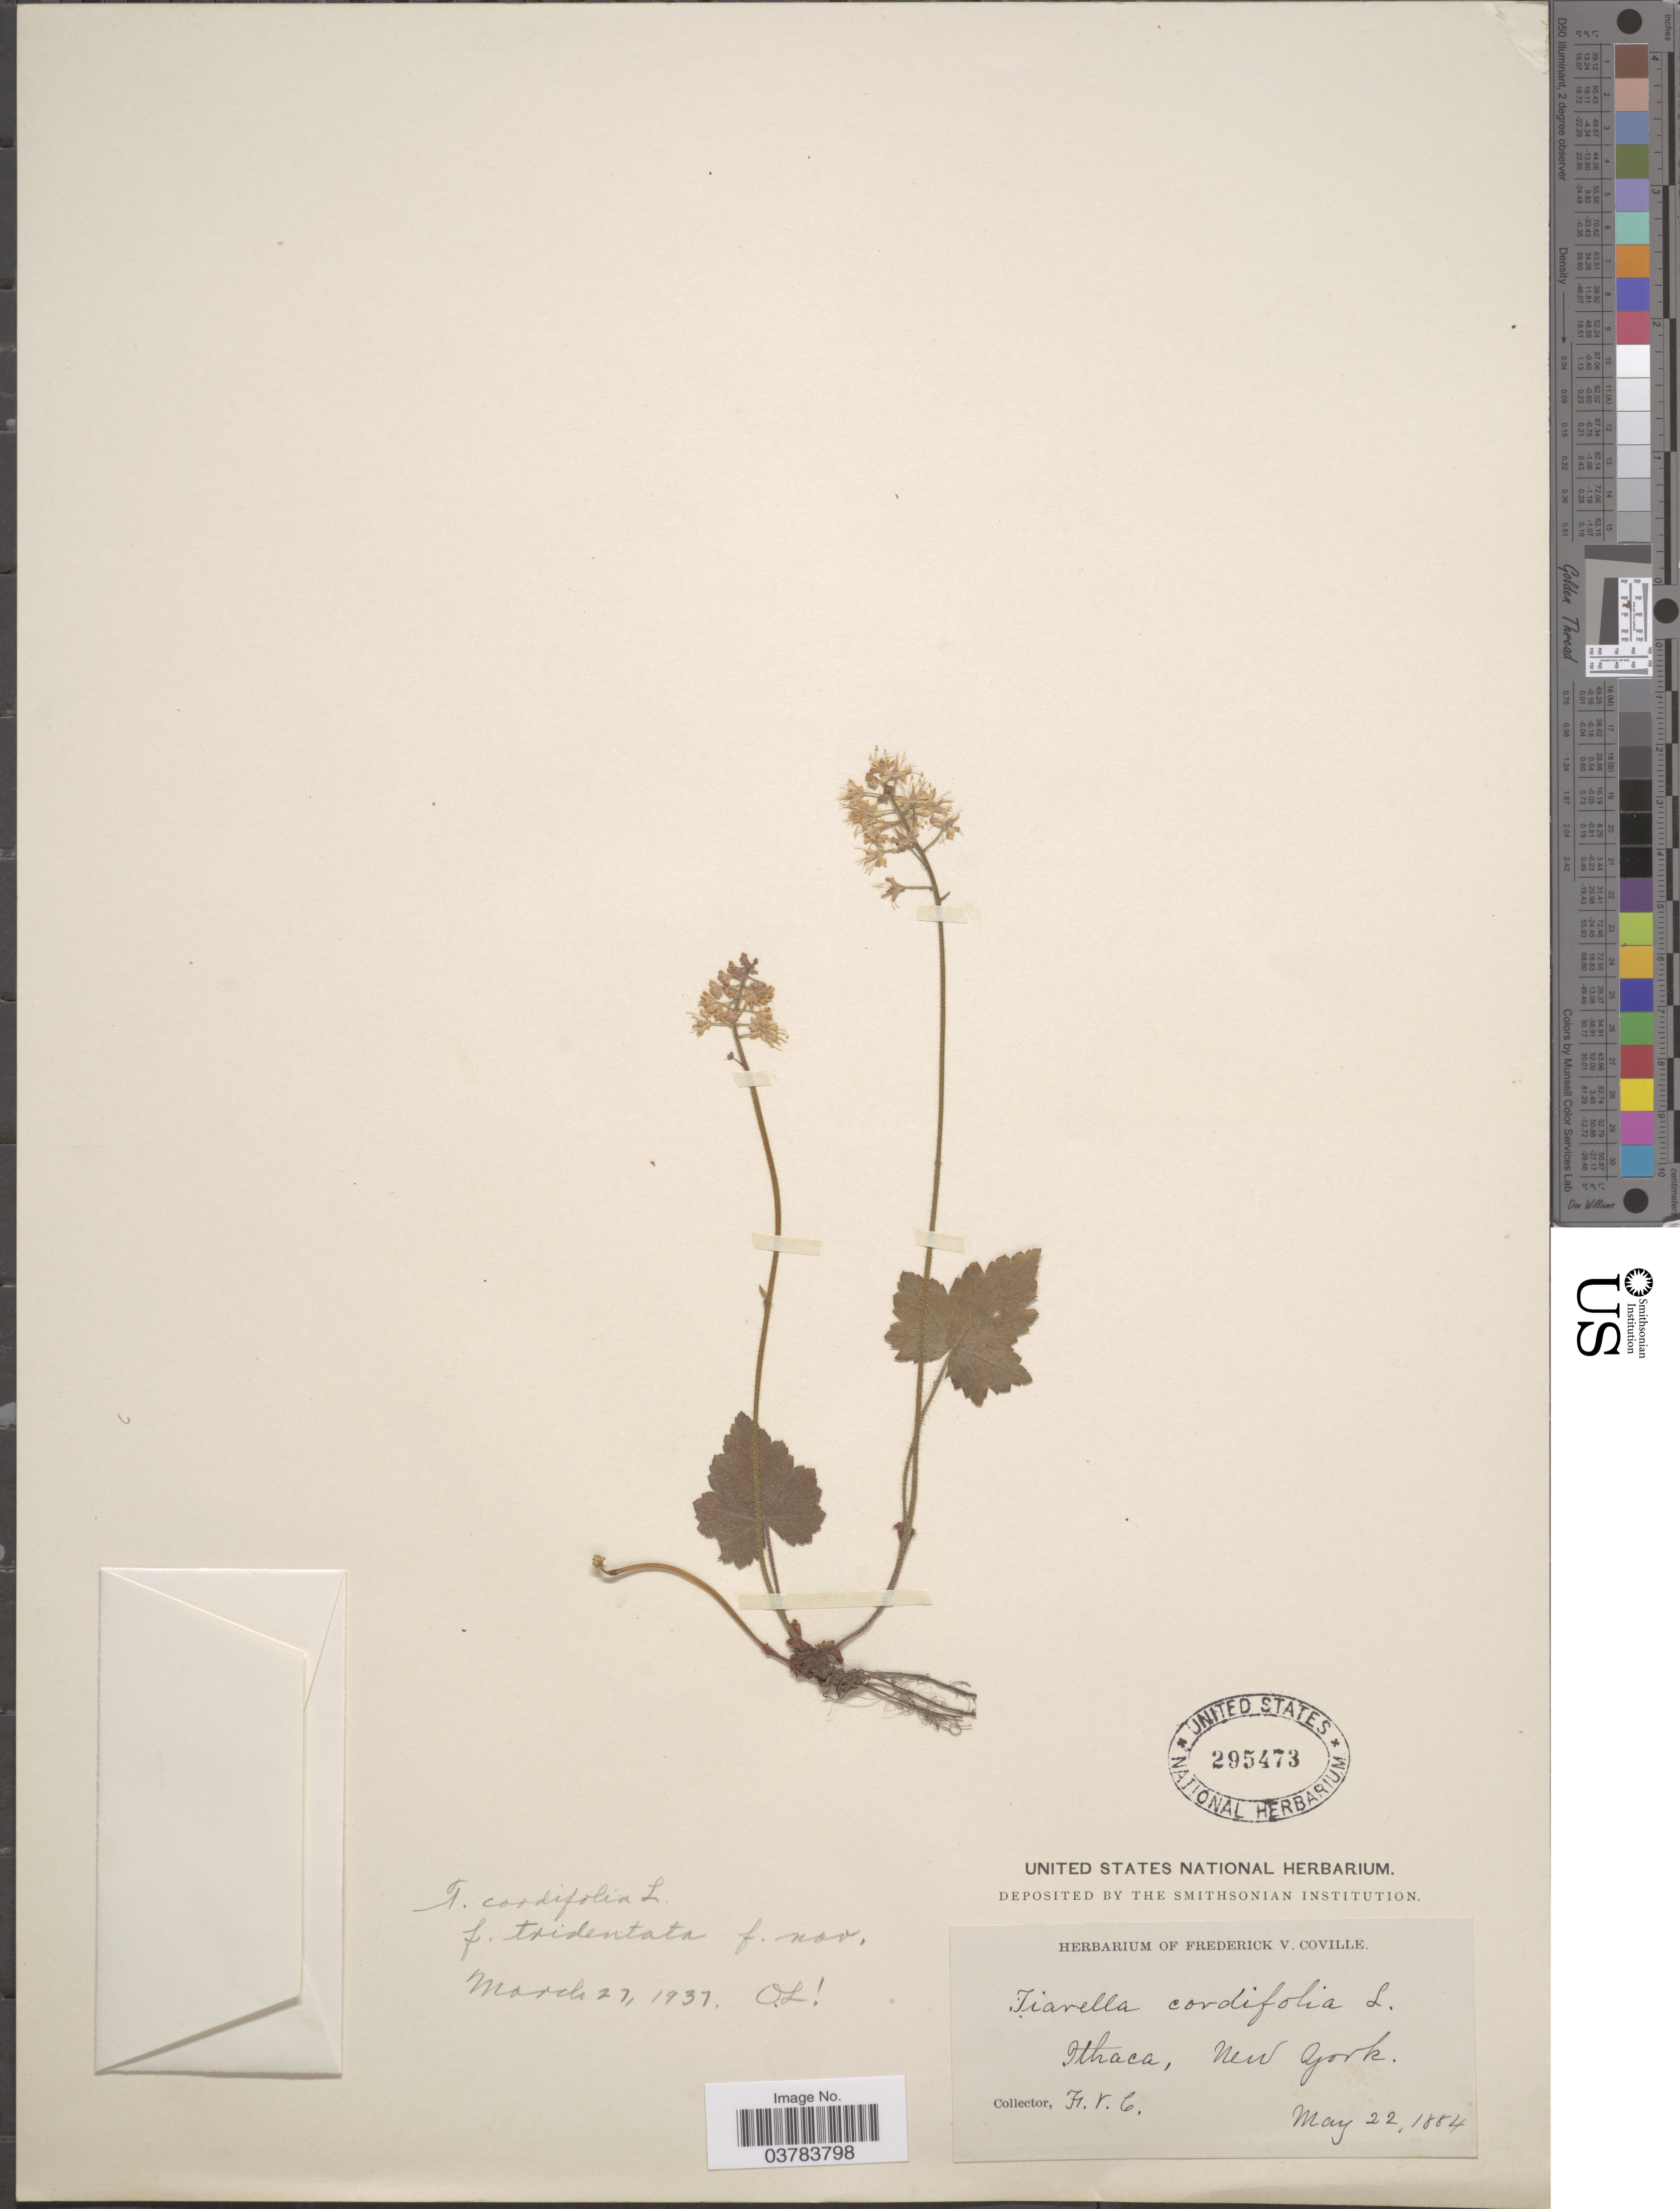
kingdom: Plantae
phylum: Tracheophyta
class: Magnoliopsida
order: Saxifragales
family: Saxifragaceae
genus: Tiarella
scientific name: Tiarella cordifolia f. tridentata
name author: Lakela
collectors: F. V. Coville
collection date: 1884-05-22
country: United States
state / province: New York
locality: Ithaca.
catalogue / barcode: US 295473